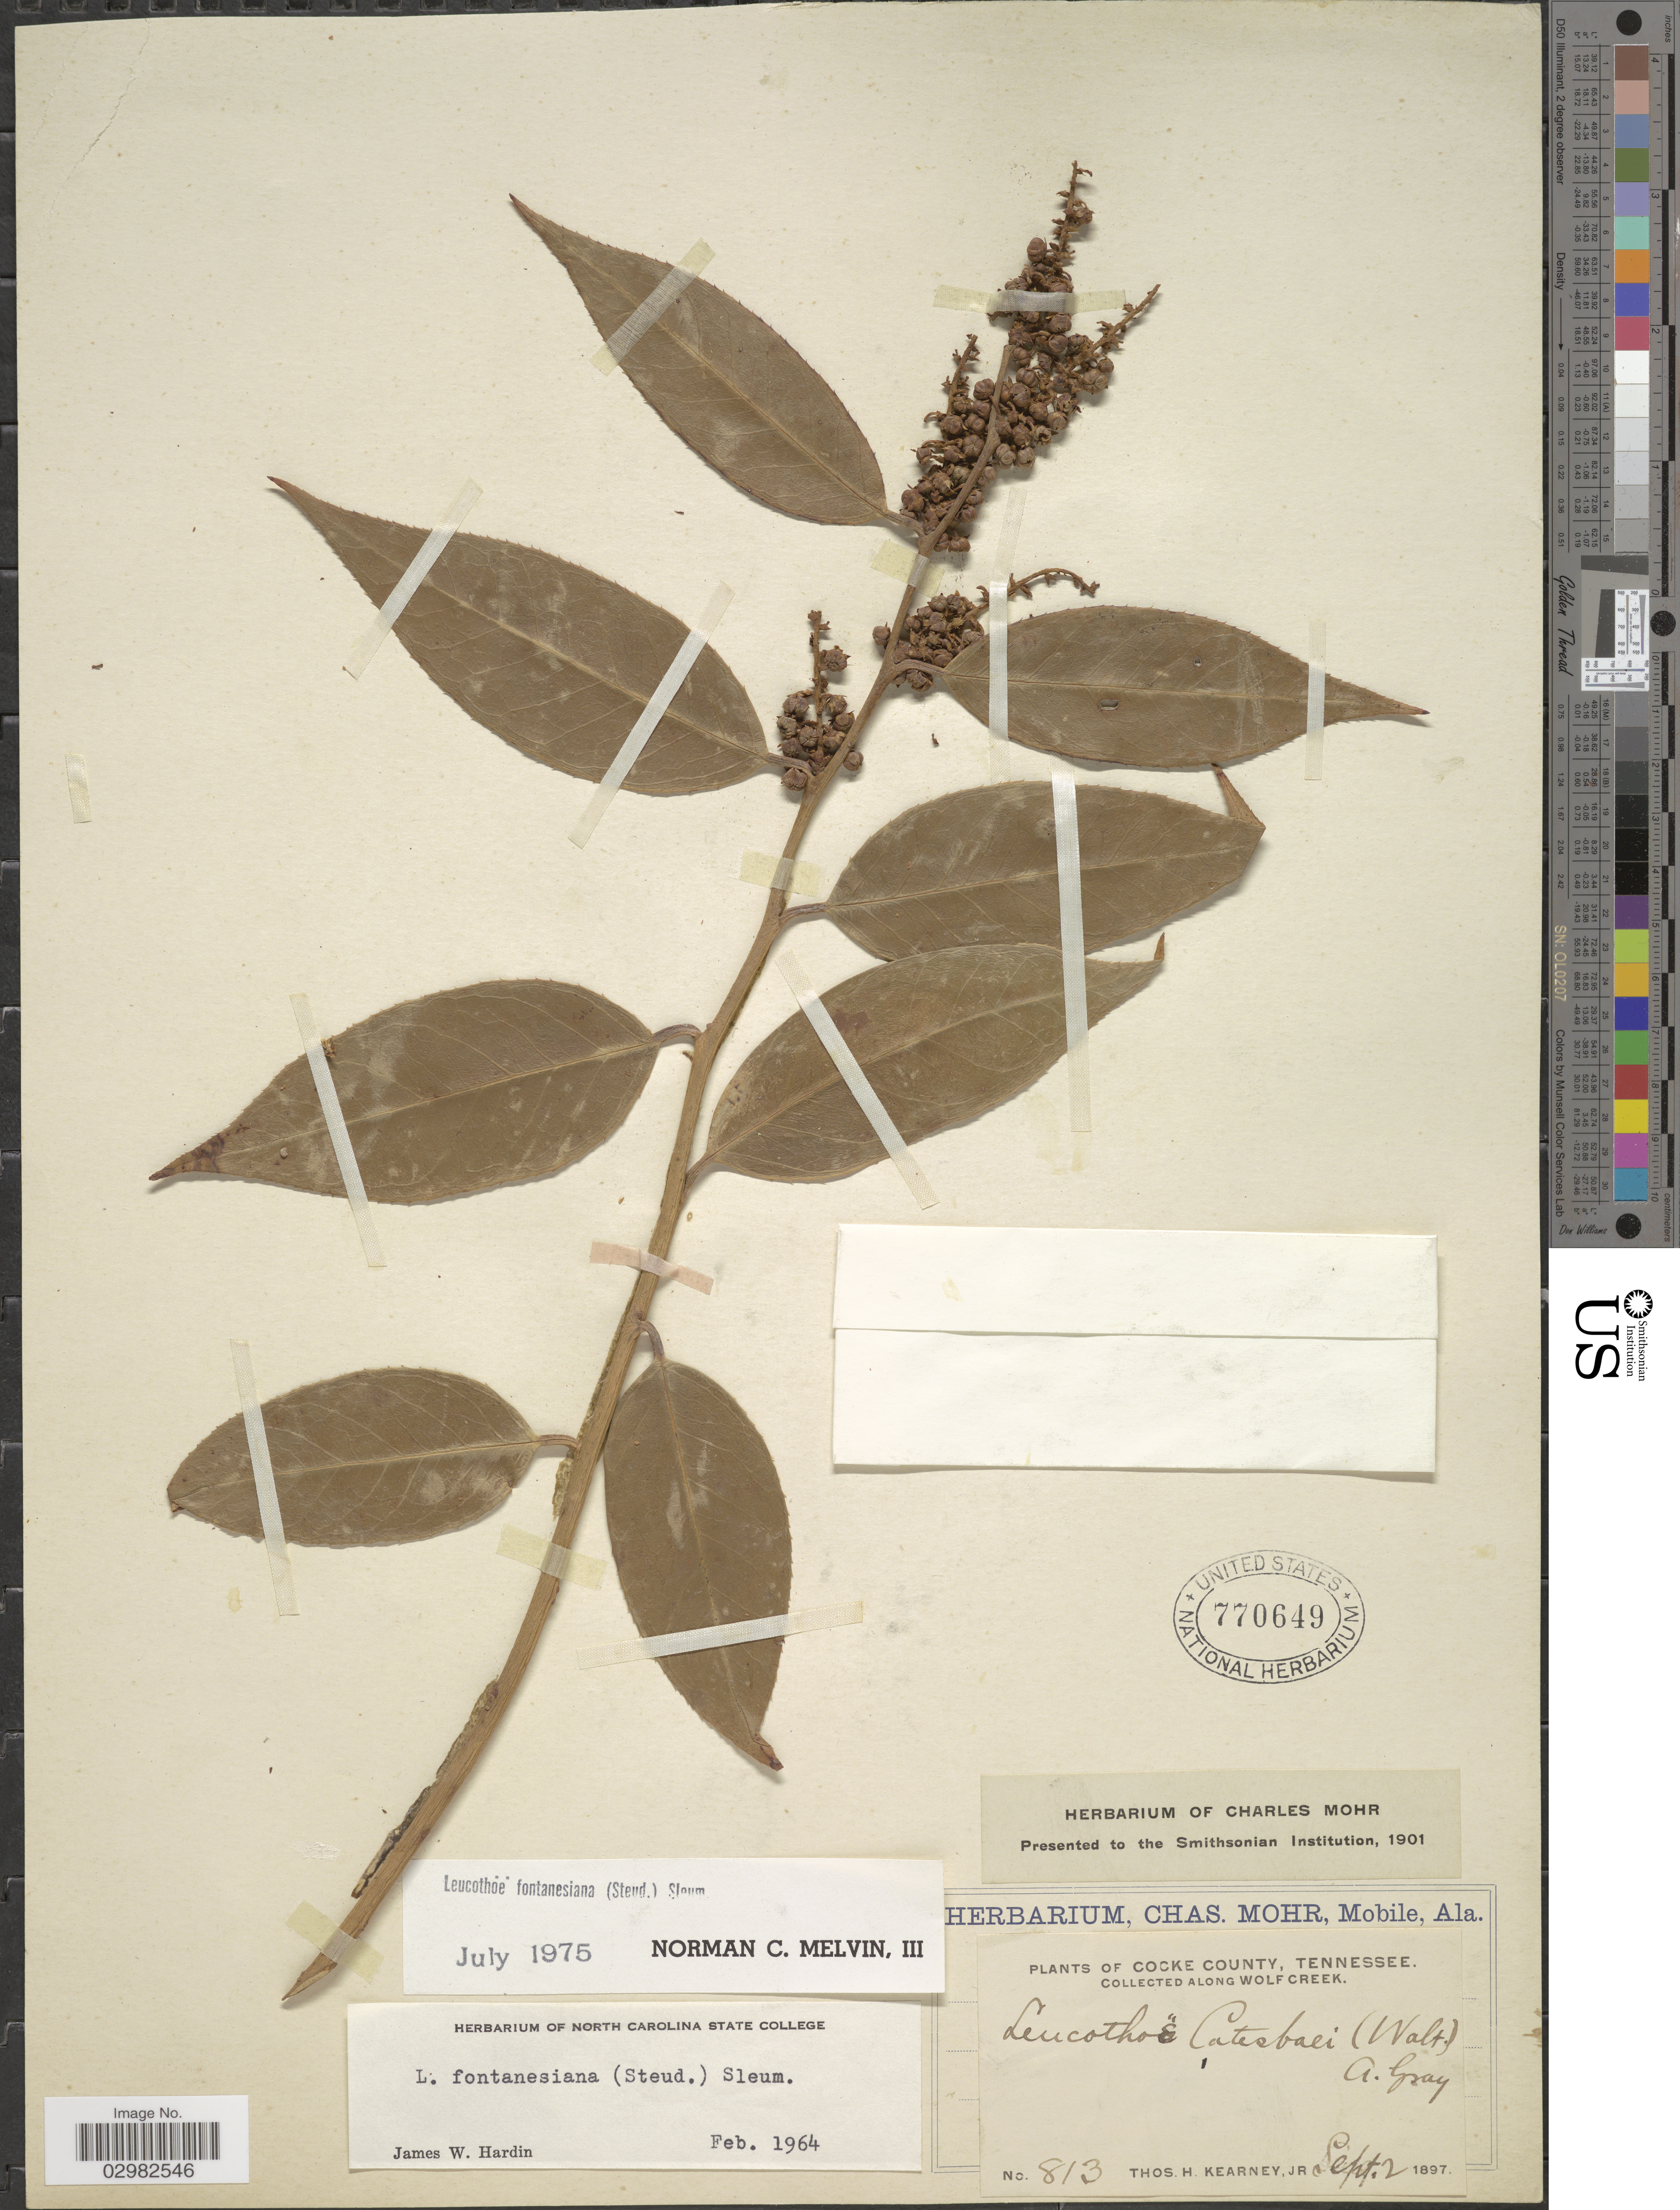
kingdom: Plantae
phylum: Tracheophyta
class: Magnoliopsida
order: Ericales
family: Ericaceae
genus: Leucothoe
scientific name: Leucothoë fontanesiana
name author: (Steud.) Sleumer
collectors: T. H. Kearney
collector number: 813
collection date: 1897-09-02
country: United States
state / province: Tennessee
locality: Cocke County, along Wolf Creek.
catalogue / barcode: US 770649